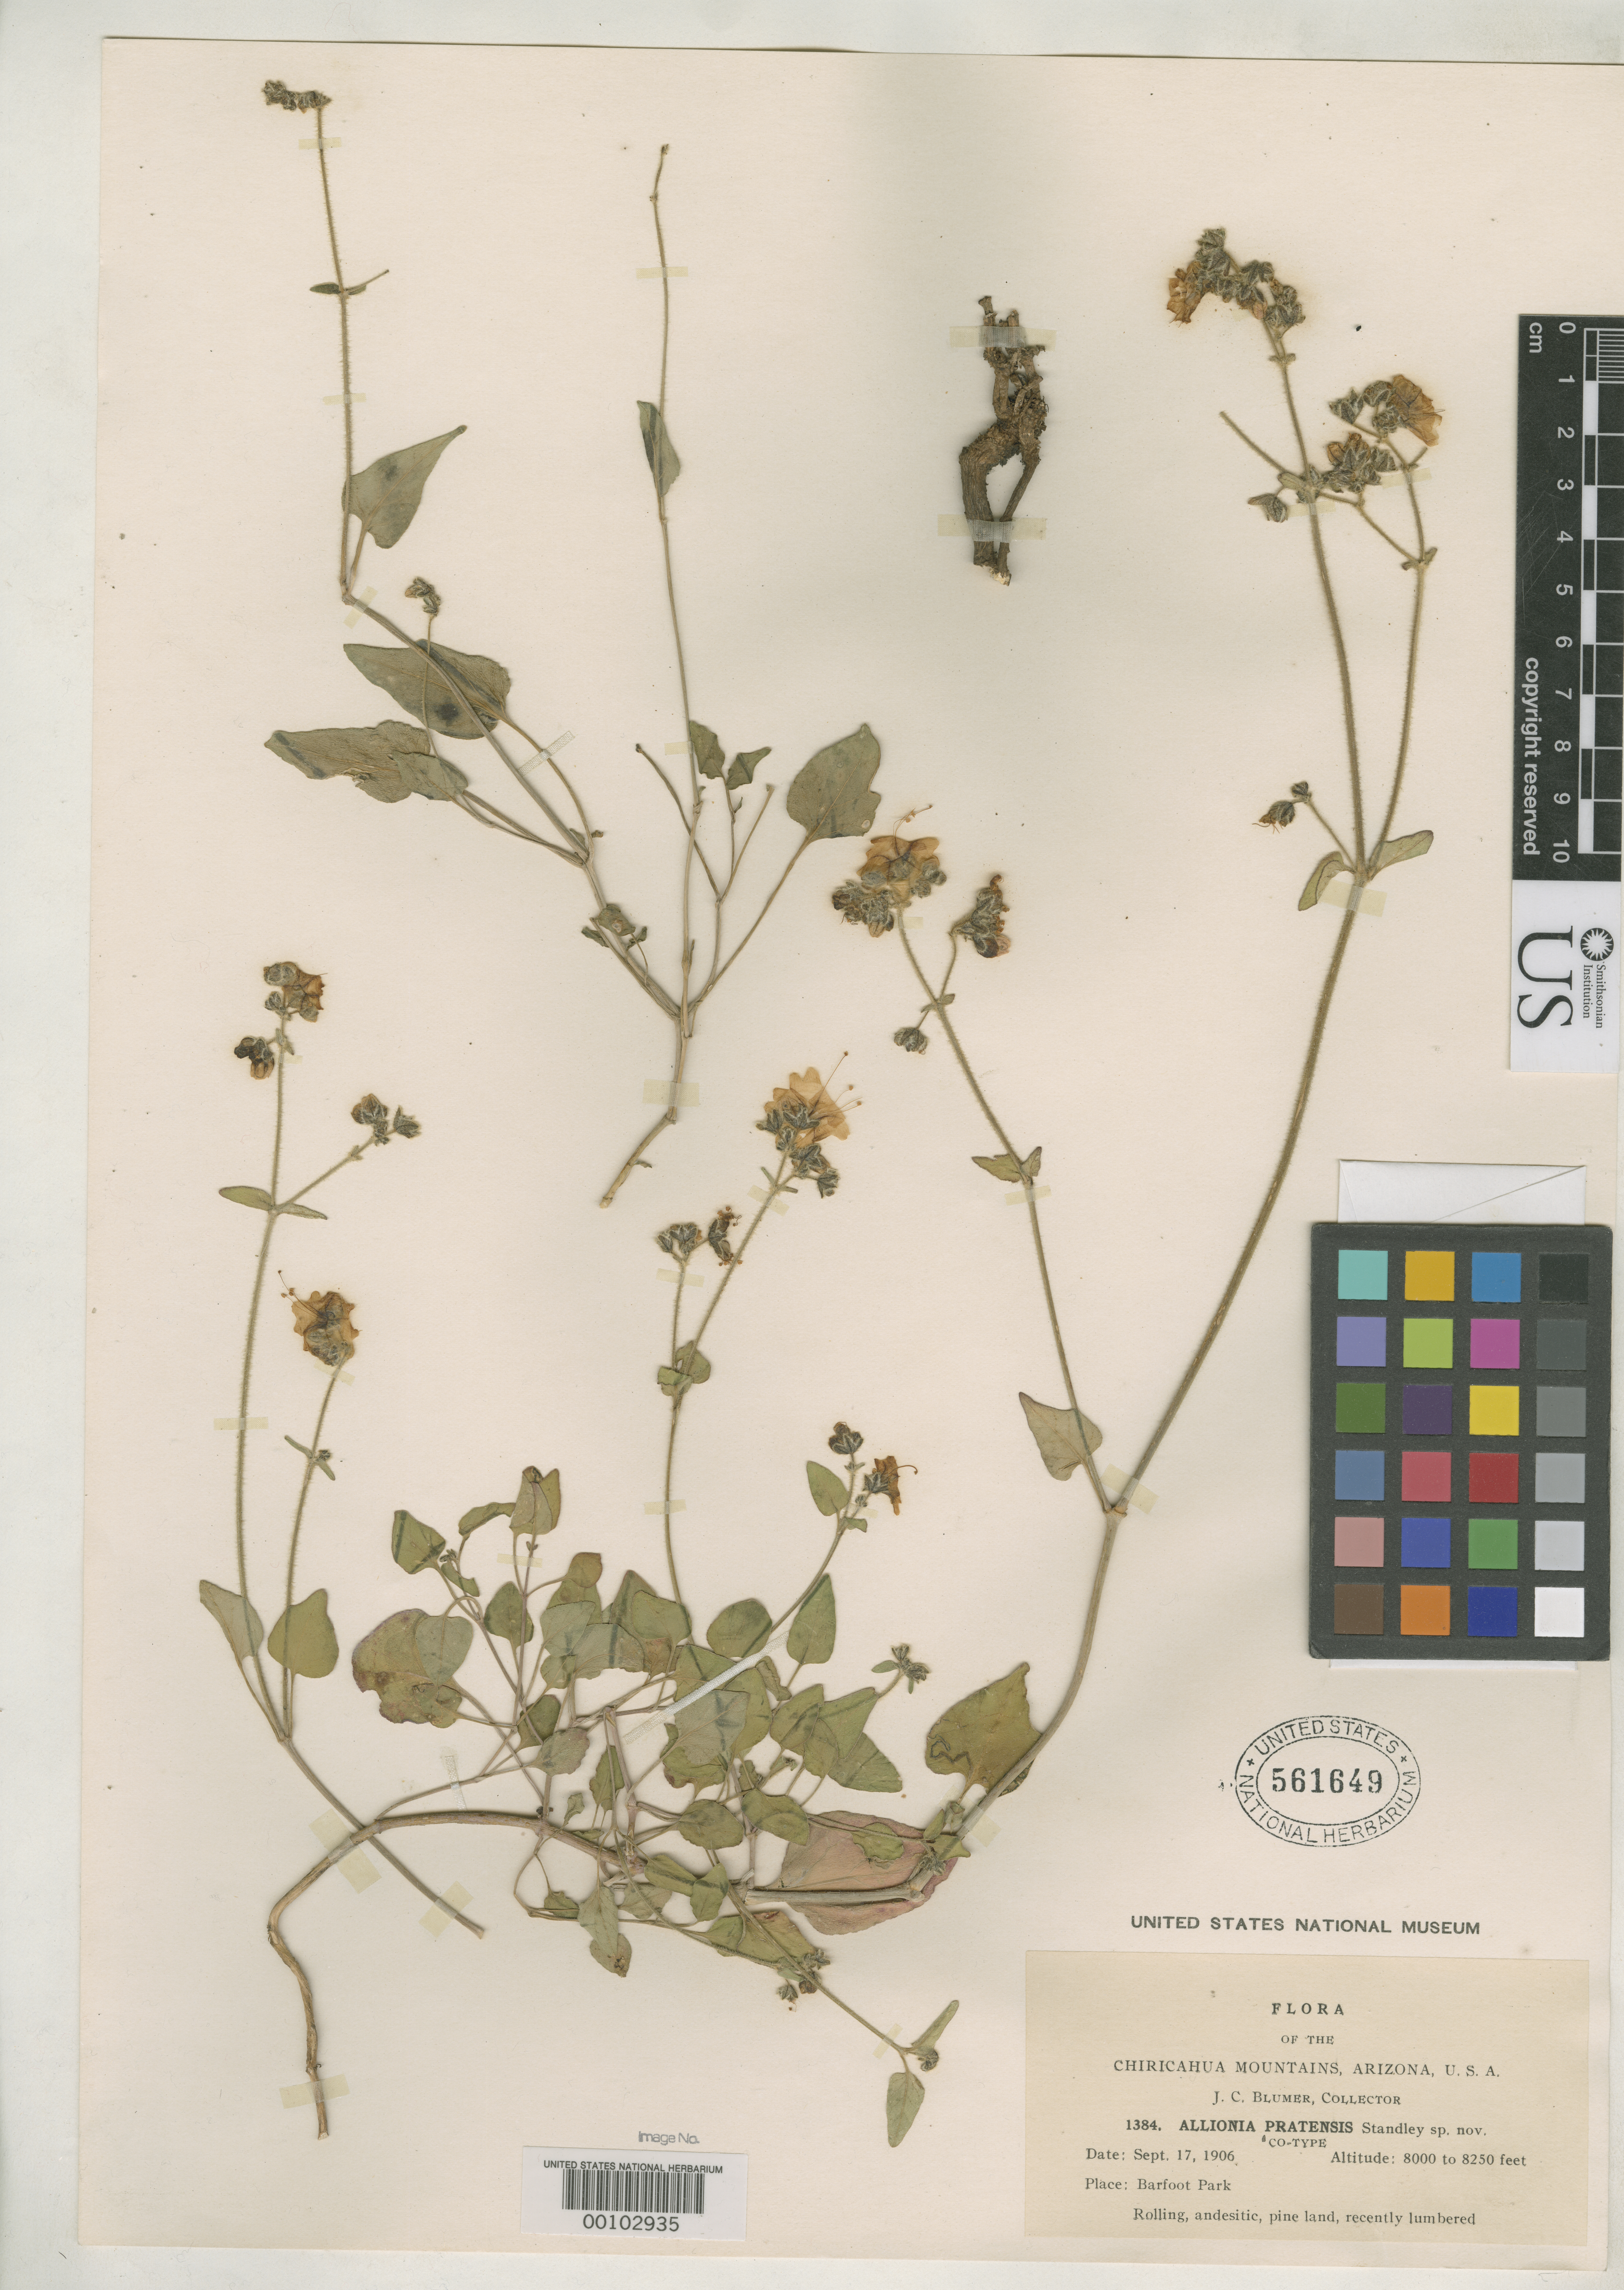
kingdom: Plantae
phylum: Tracheophyta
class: Magnoliopsida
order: Caryophyllales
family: Nyctaginaceae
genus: Allionia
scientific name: Allionia pratensis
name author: Standl.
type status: Isotype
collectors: J. C. Blumer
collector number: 1384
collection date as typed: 17 Sep 1906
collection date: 1906-09-17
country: United States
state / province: Arizona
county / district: Cochise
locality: Chiricahua Mountains, Barefoot Park.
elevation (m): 2438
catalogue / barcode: US 561649